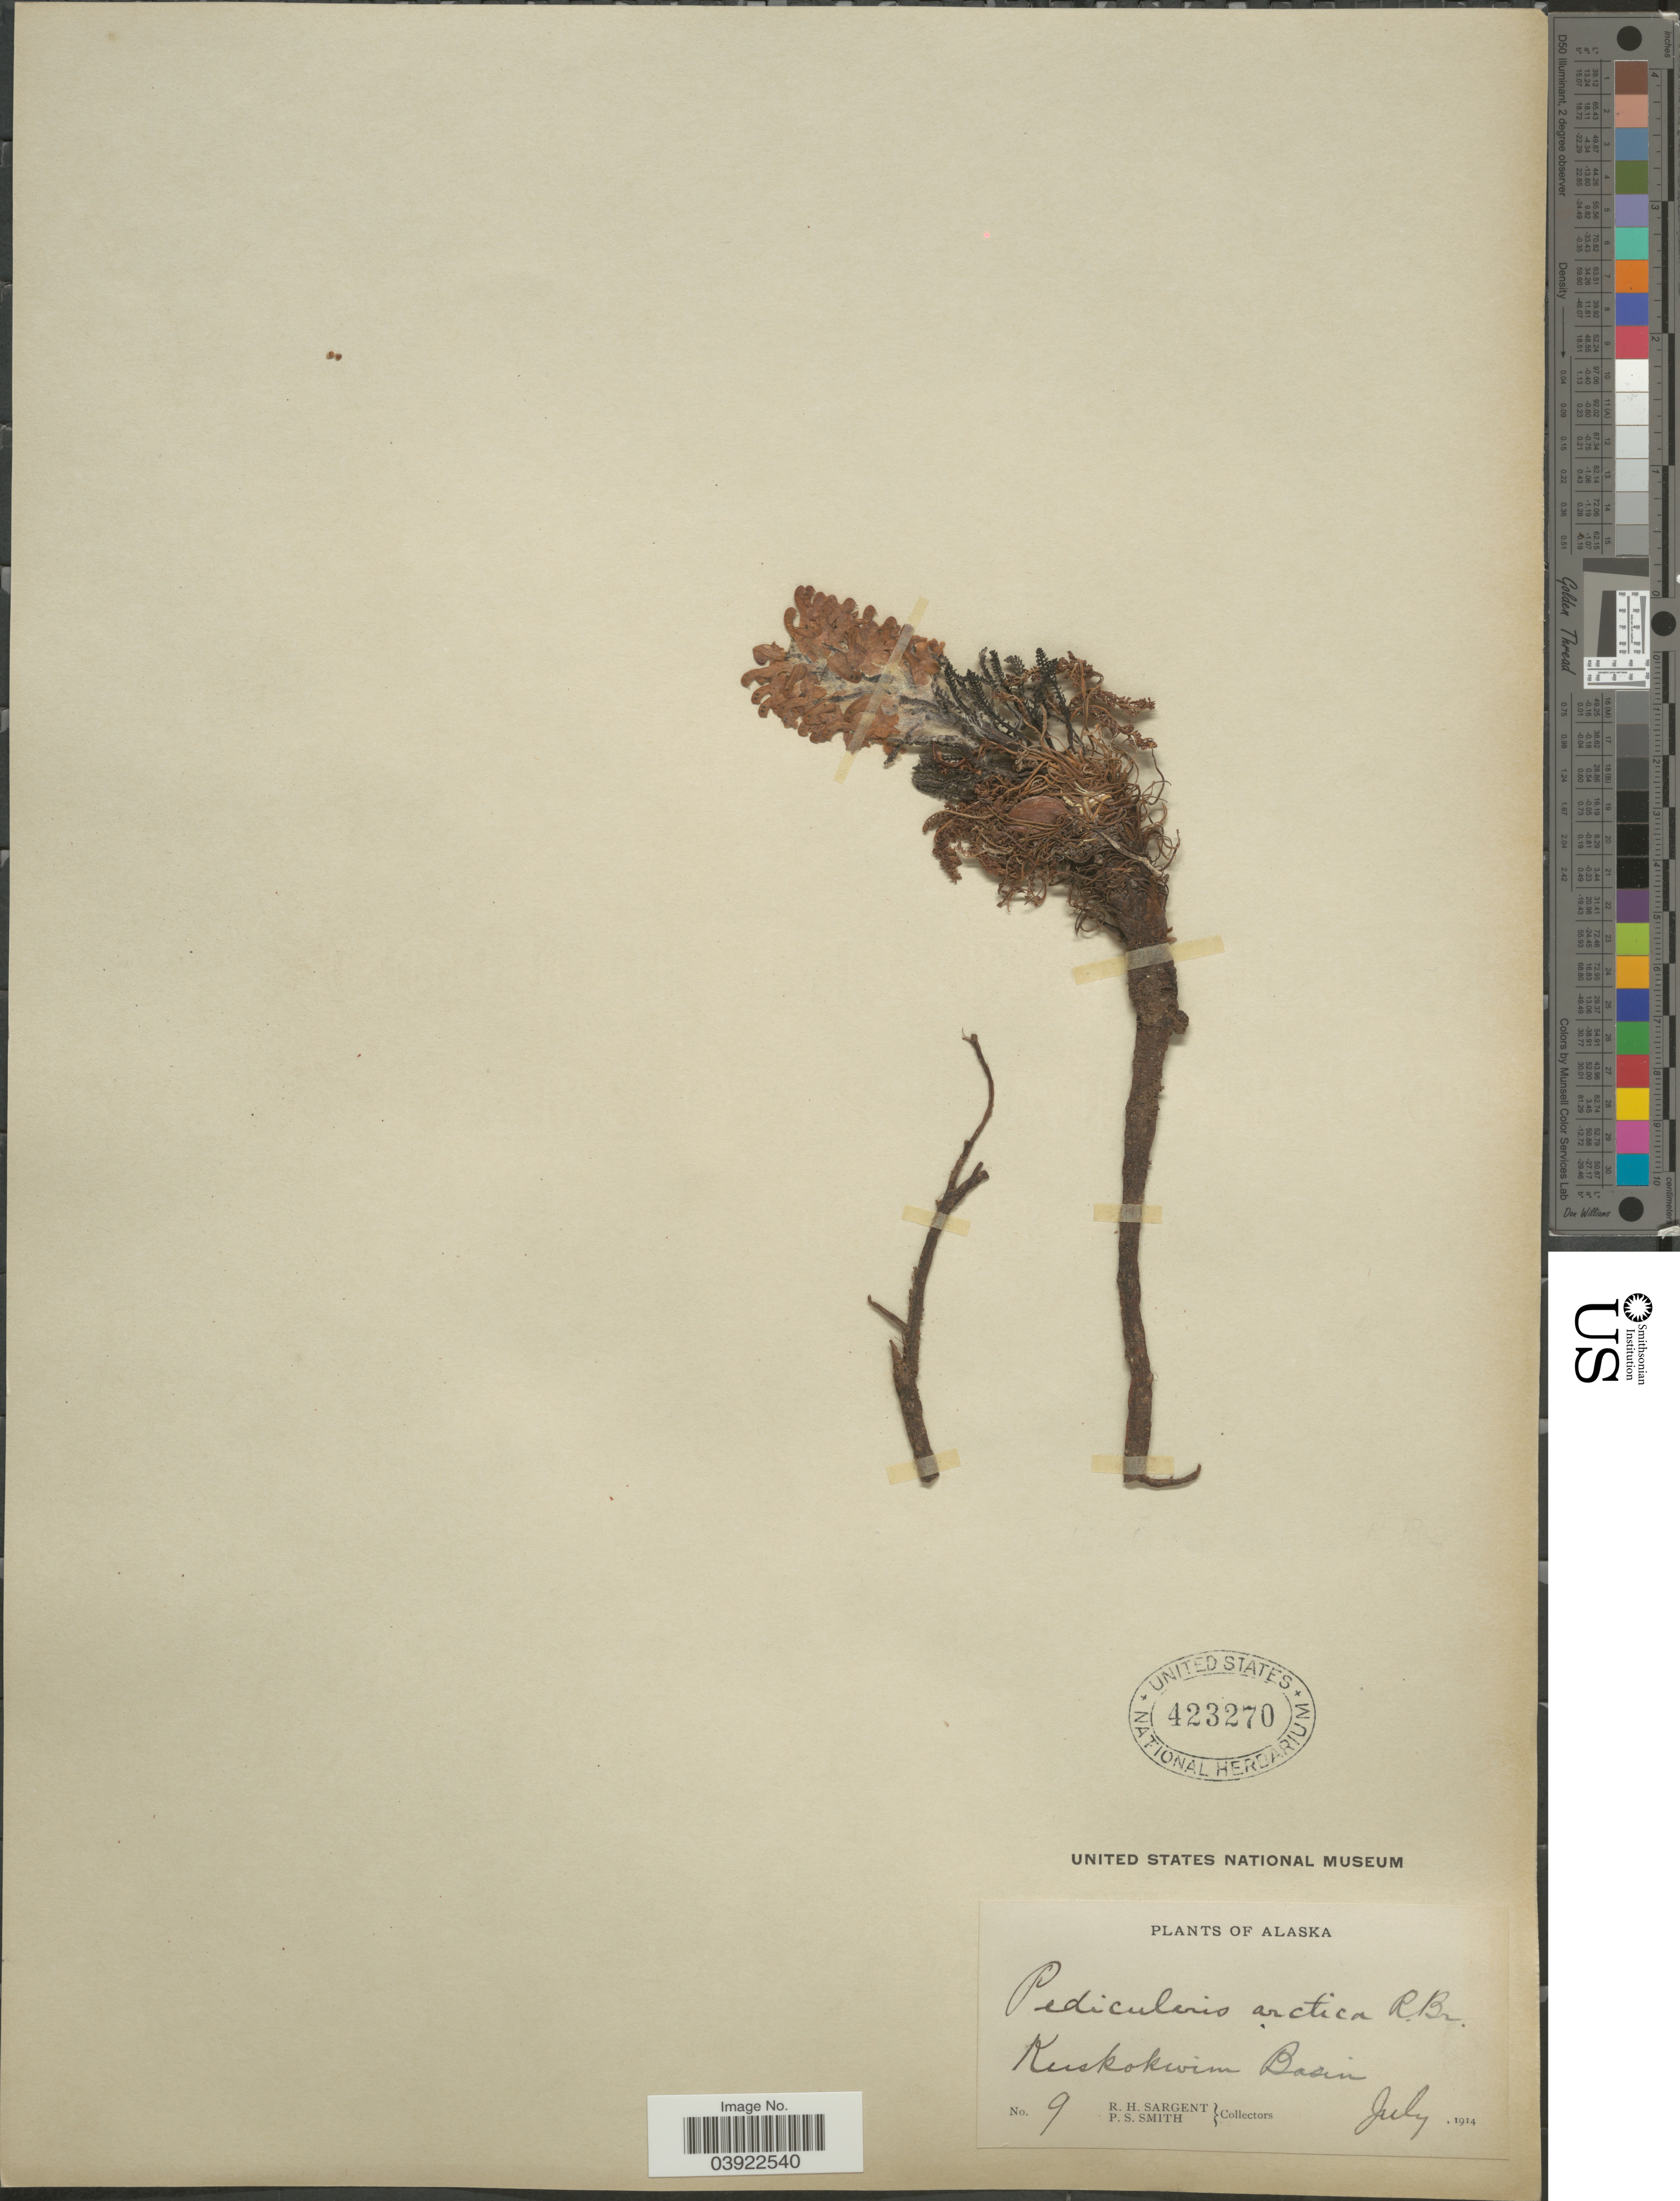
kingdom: Plantae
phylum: Tracheophyta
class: Magnoliopsida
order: Lamiales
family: Orobanchaceae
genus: Pedicularis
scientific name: Pedicularis lanata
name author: Willd. ex Cham. & Schltdl.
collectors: R. Sargent & P. Smith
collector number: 9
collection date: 1914-07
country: United States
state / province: Alaska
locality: Kuskokwim Basin.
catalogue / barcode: US 423270